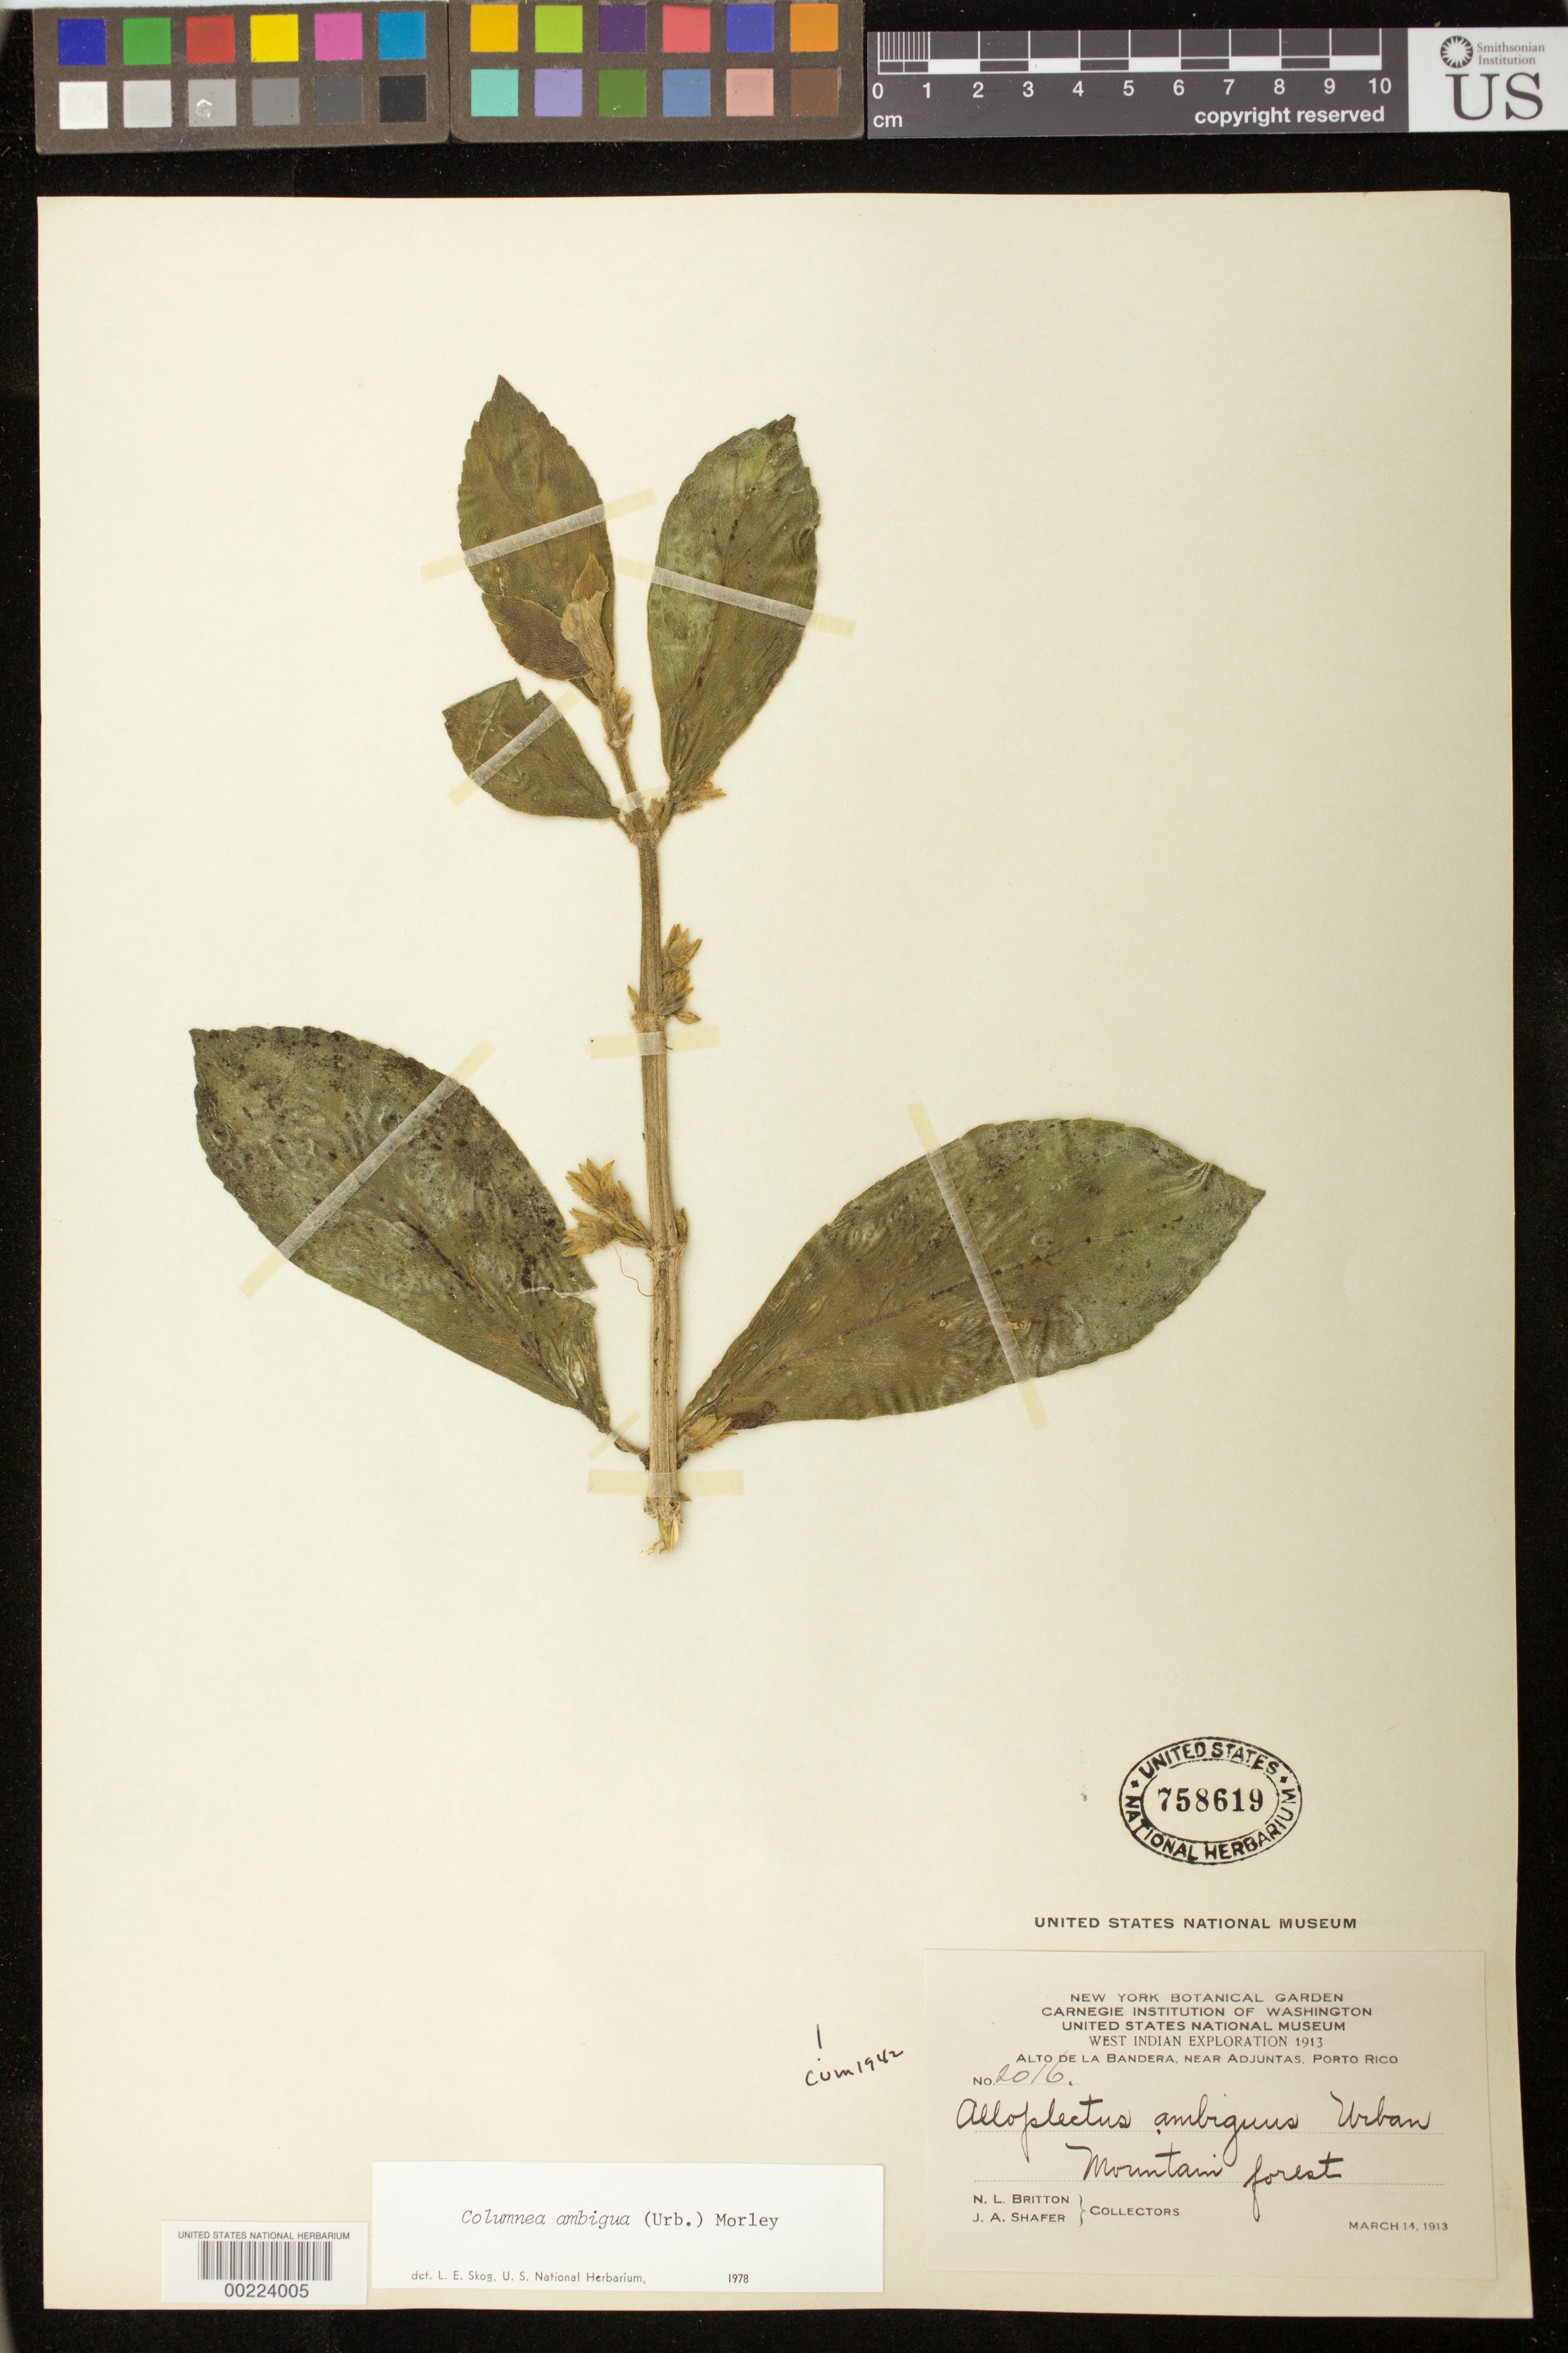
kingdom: Plantae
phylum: Tracheophyta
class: Magnoliopsida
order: Lamiales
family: Gesneriaceae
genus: Columnea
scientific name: Columnea ambigua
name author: (Urb.) B.D. Morley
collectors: N. Britton & J. A. Shafer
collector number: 2016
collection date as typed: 14 Mar 1913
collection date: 1913-03-14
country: Puerto Rico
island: Puerto Rico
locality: Alto de la Bandera, near Adjuntas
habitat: Mountain forest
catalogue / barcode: US 758619